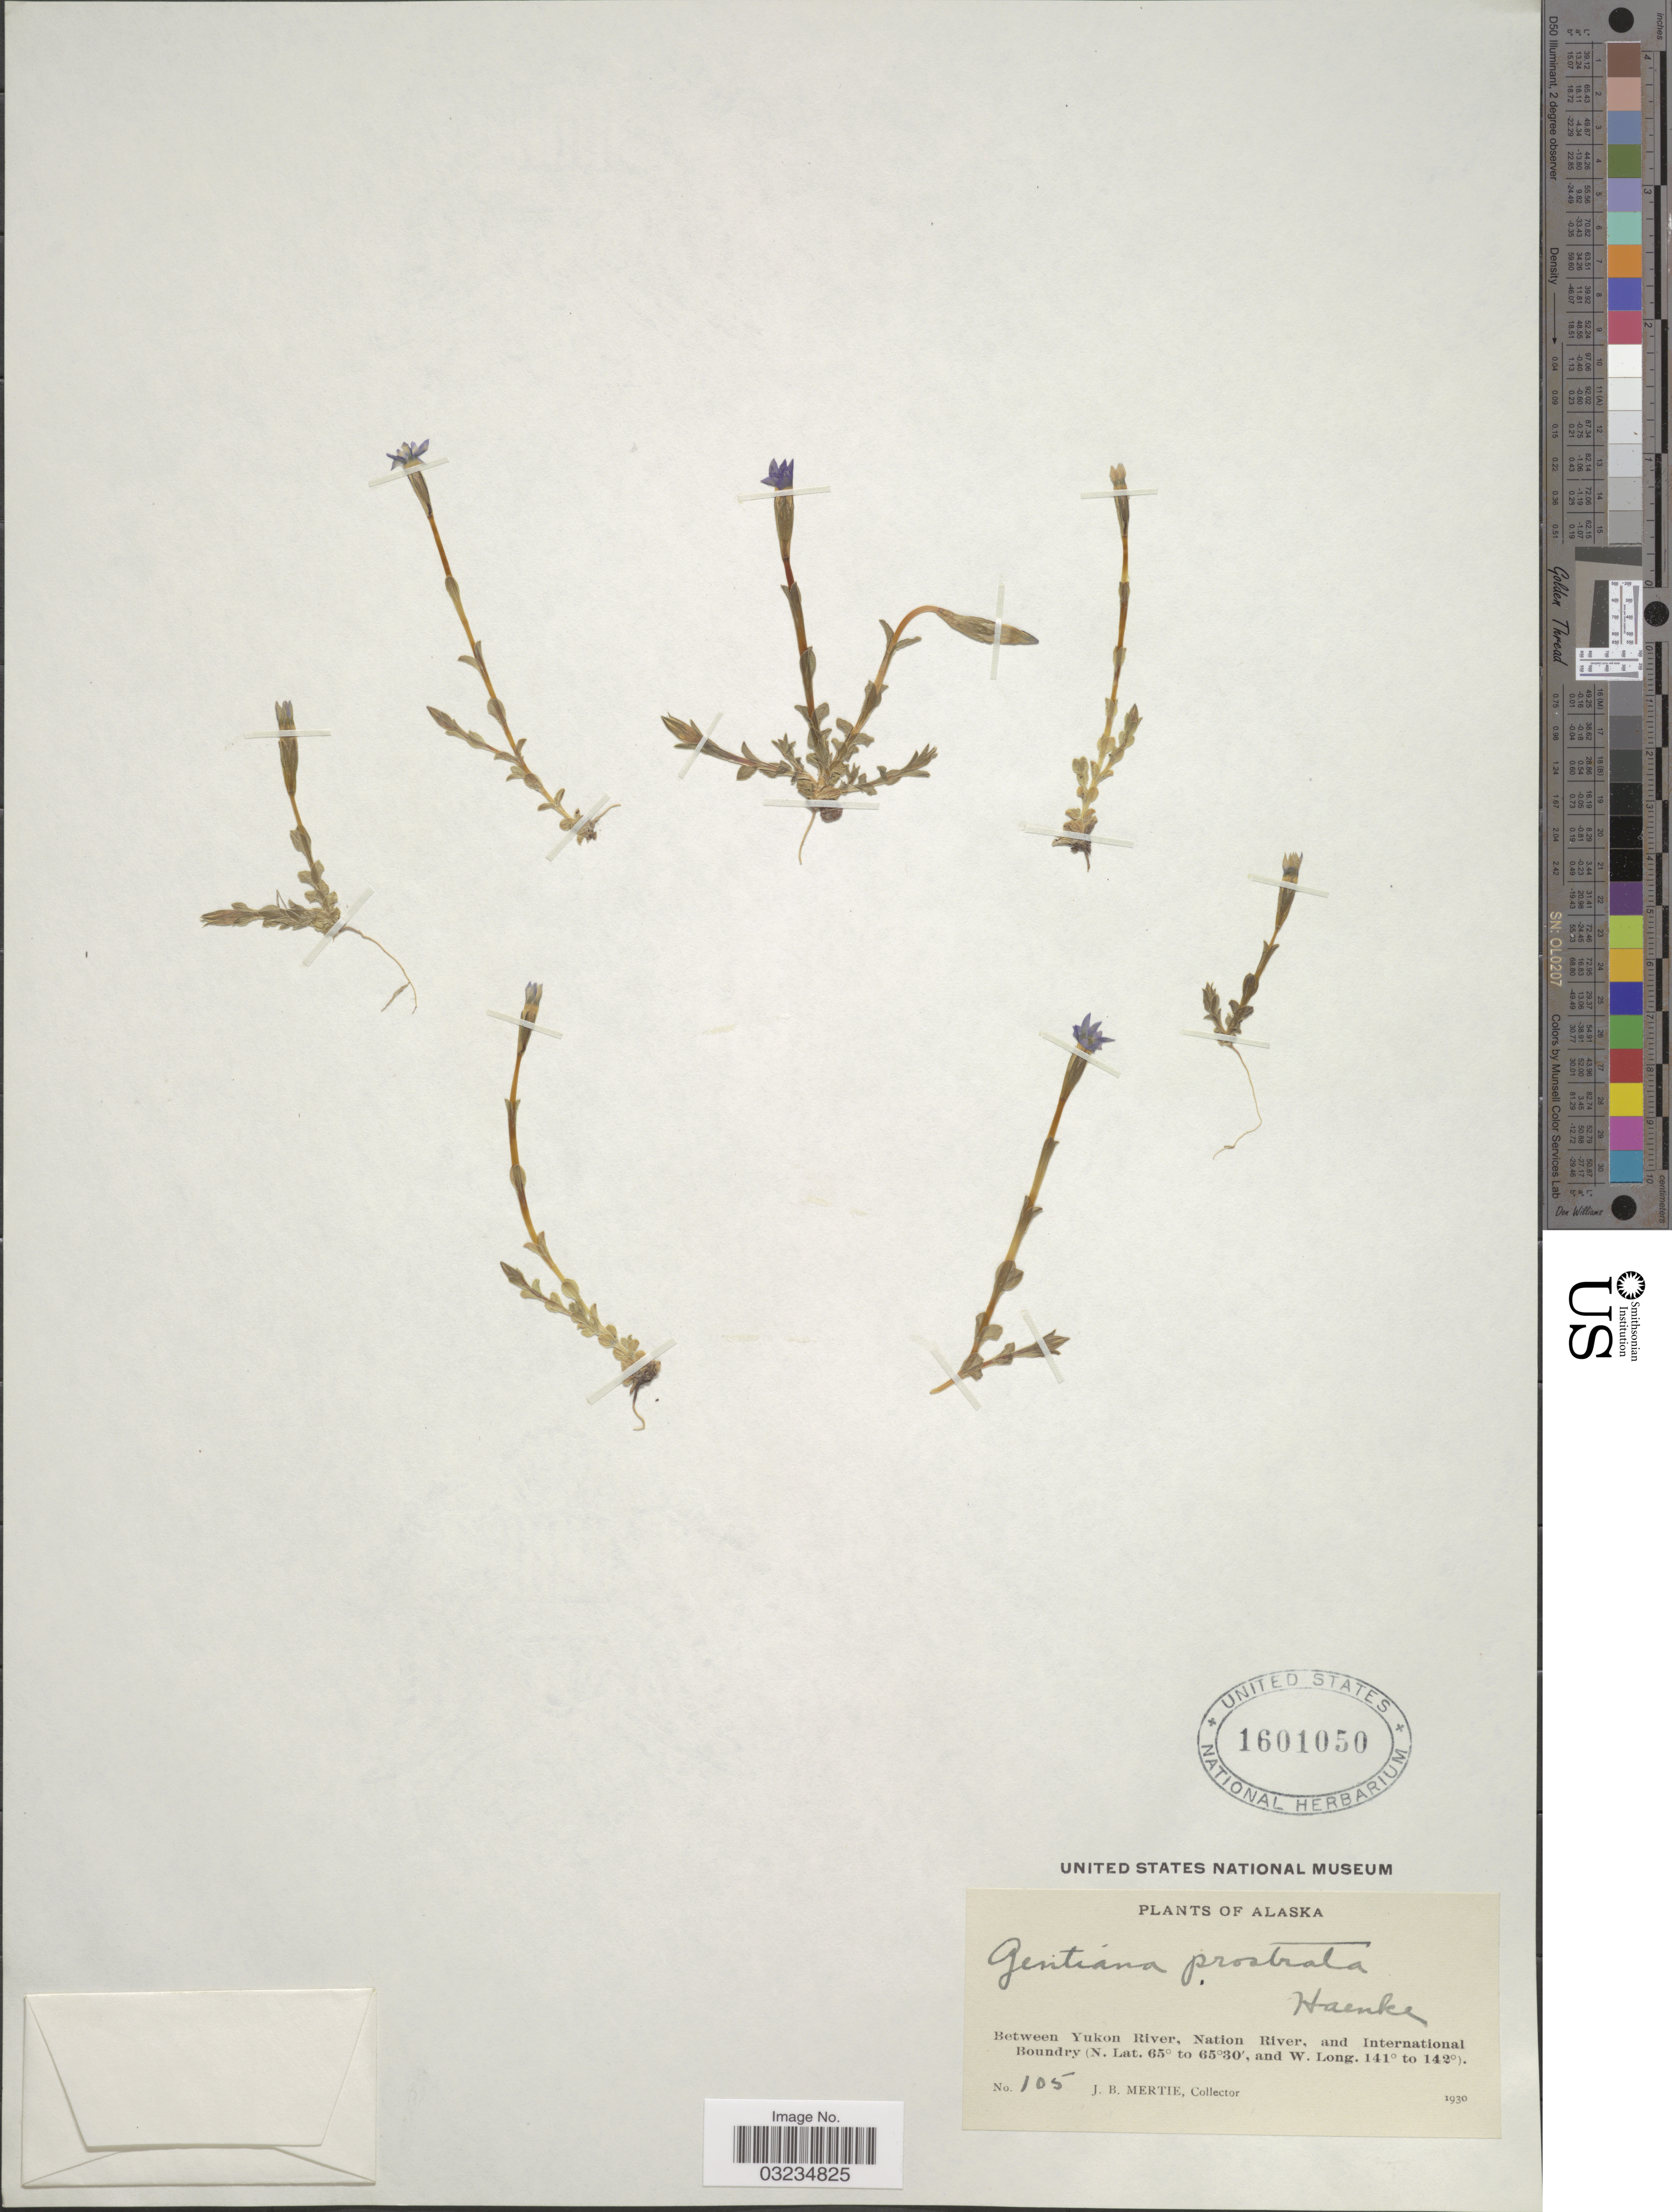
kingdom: Plantae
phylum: Tracheophyta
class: Magnoliopsida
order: Gentianales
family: Gentianaceae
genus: Gentiana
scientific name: Gentiana prostrata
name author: Haenke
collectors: J. Mertie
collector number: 105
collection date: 1930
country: United States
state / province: Alaska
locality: Between Yukon River, Nation River, and International Boundary.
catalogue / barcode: US 1601050